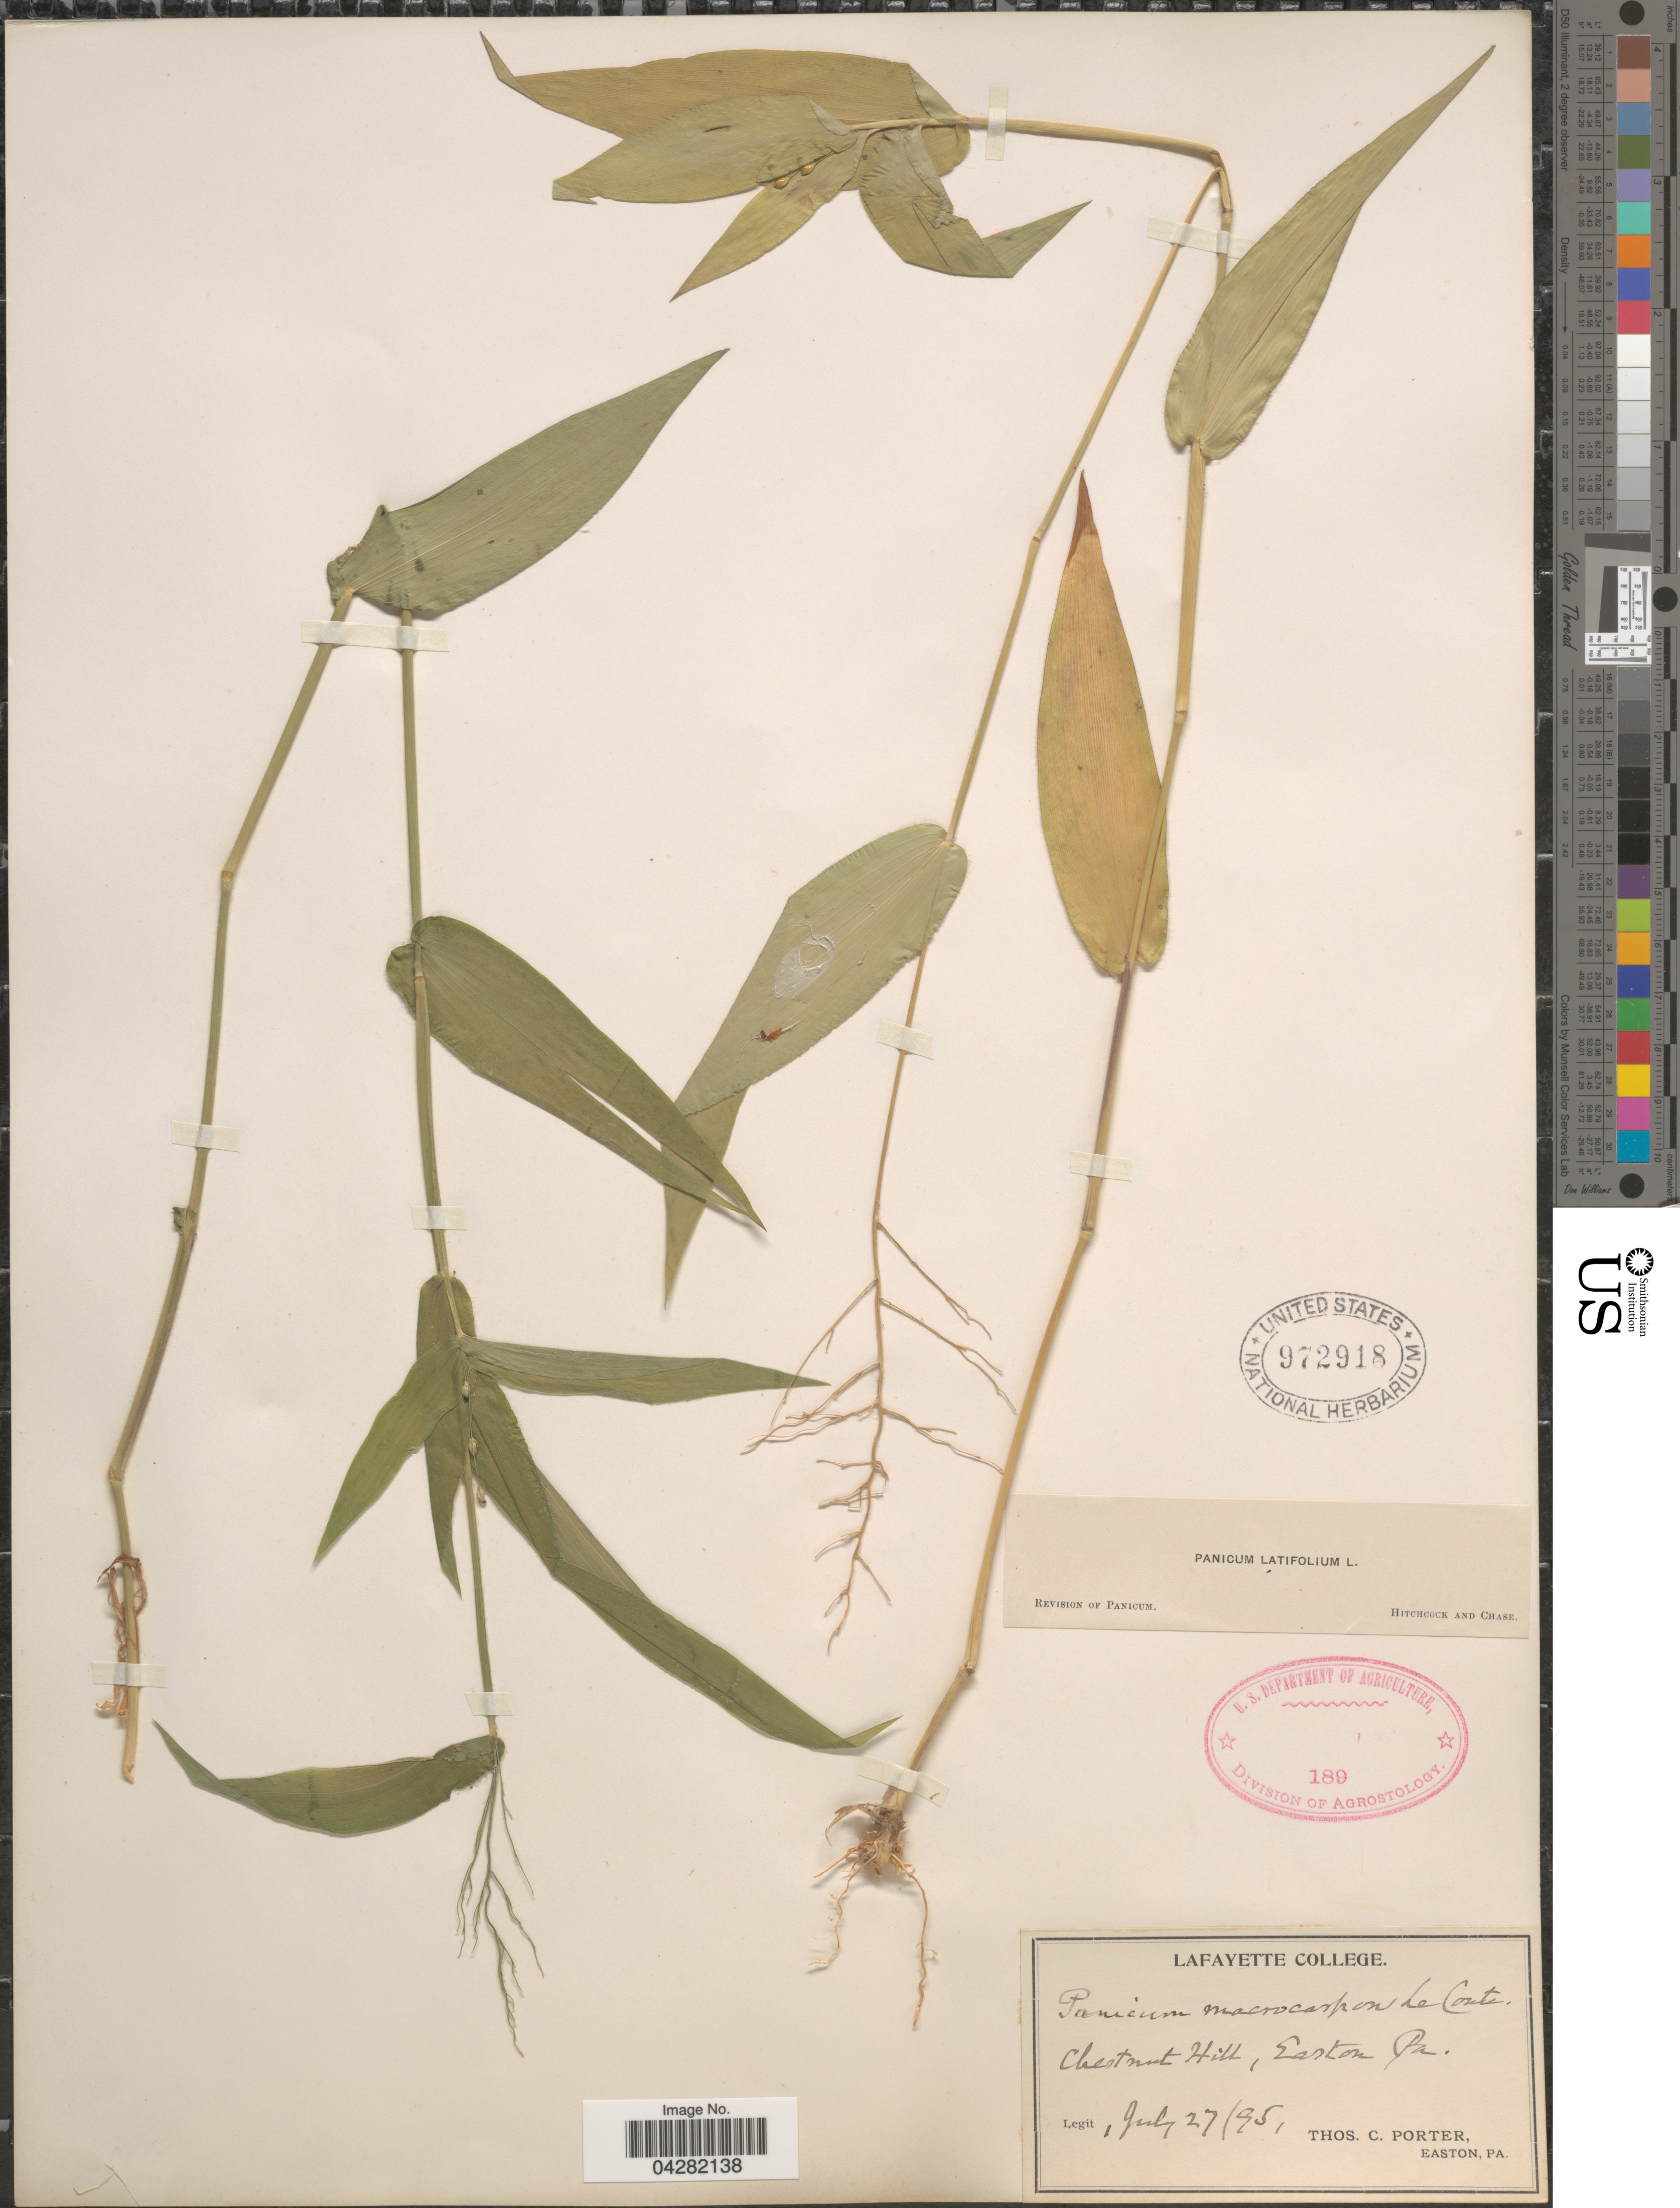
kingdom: Plantae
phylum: Tracheophyta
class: Liliopsida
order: Poales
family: Poaceae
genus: Dichanthelium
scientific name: Dichanthelium latifolium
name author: (L.) Harvill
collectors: T. Porter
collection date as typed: Transcribed d/m/y: 27/7/95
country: United States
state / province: Pennsylvania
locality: Chestnut Hill, Easton.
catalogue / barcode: US 972918